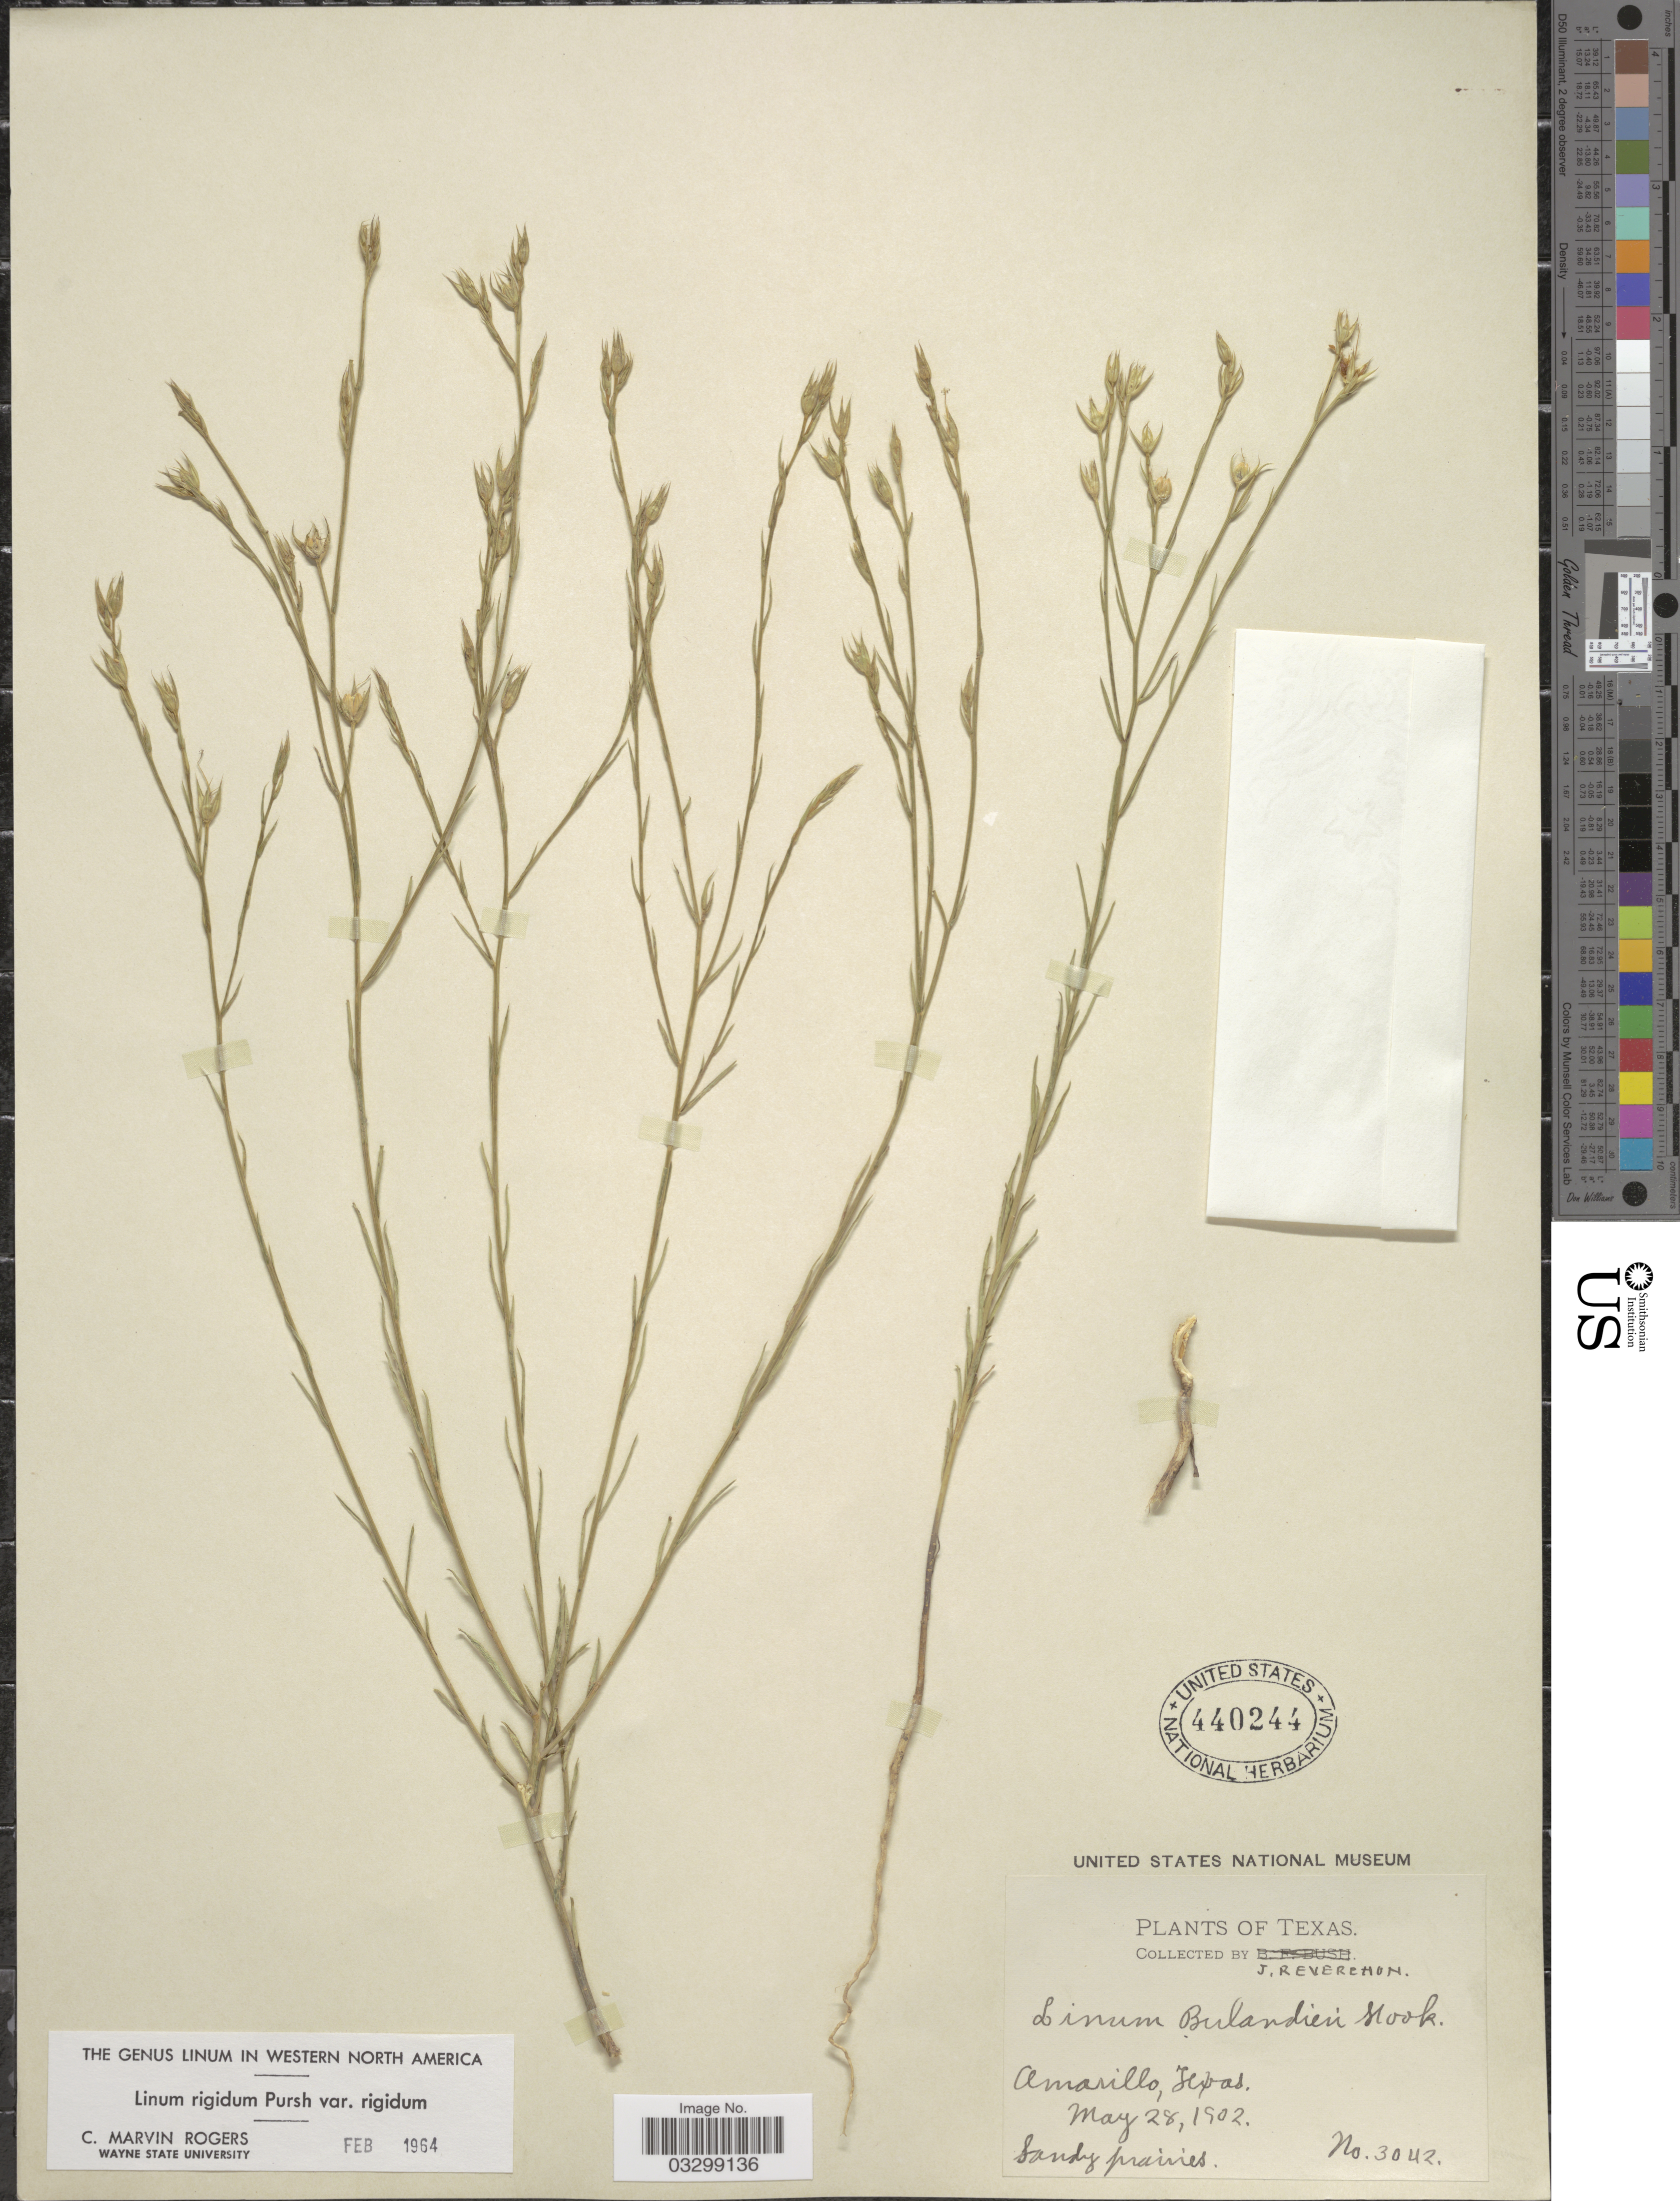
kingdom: Plantae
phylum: Tracheophyta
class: Magnoliopsida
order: Malpighiales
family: Linaceae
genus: Linum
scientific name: Linum rigidum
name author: Pursh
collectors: J. Reverchon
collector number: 3042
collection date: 1902-05-28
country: United States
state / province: Texas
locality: Amarillo.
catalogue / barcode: US 440244